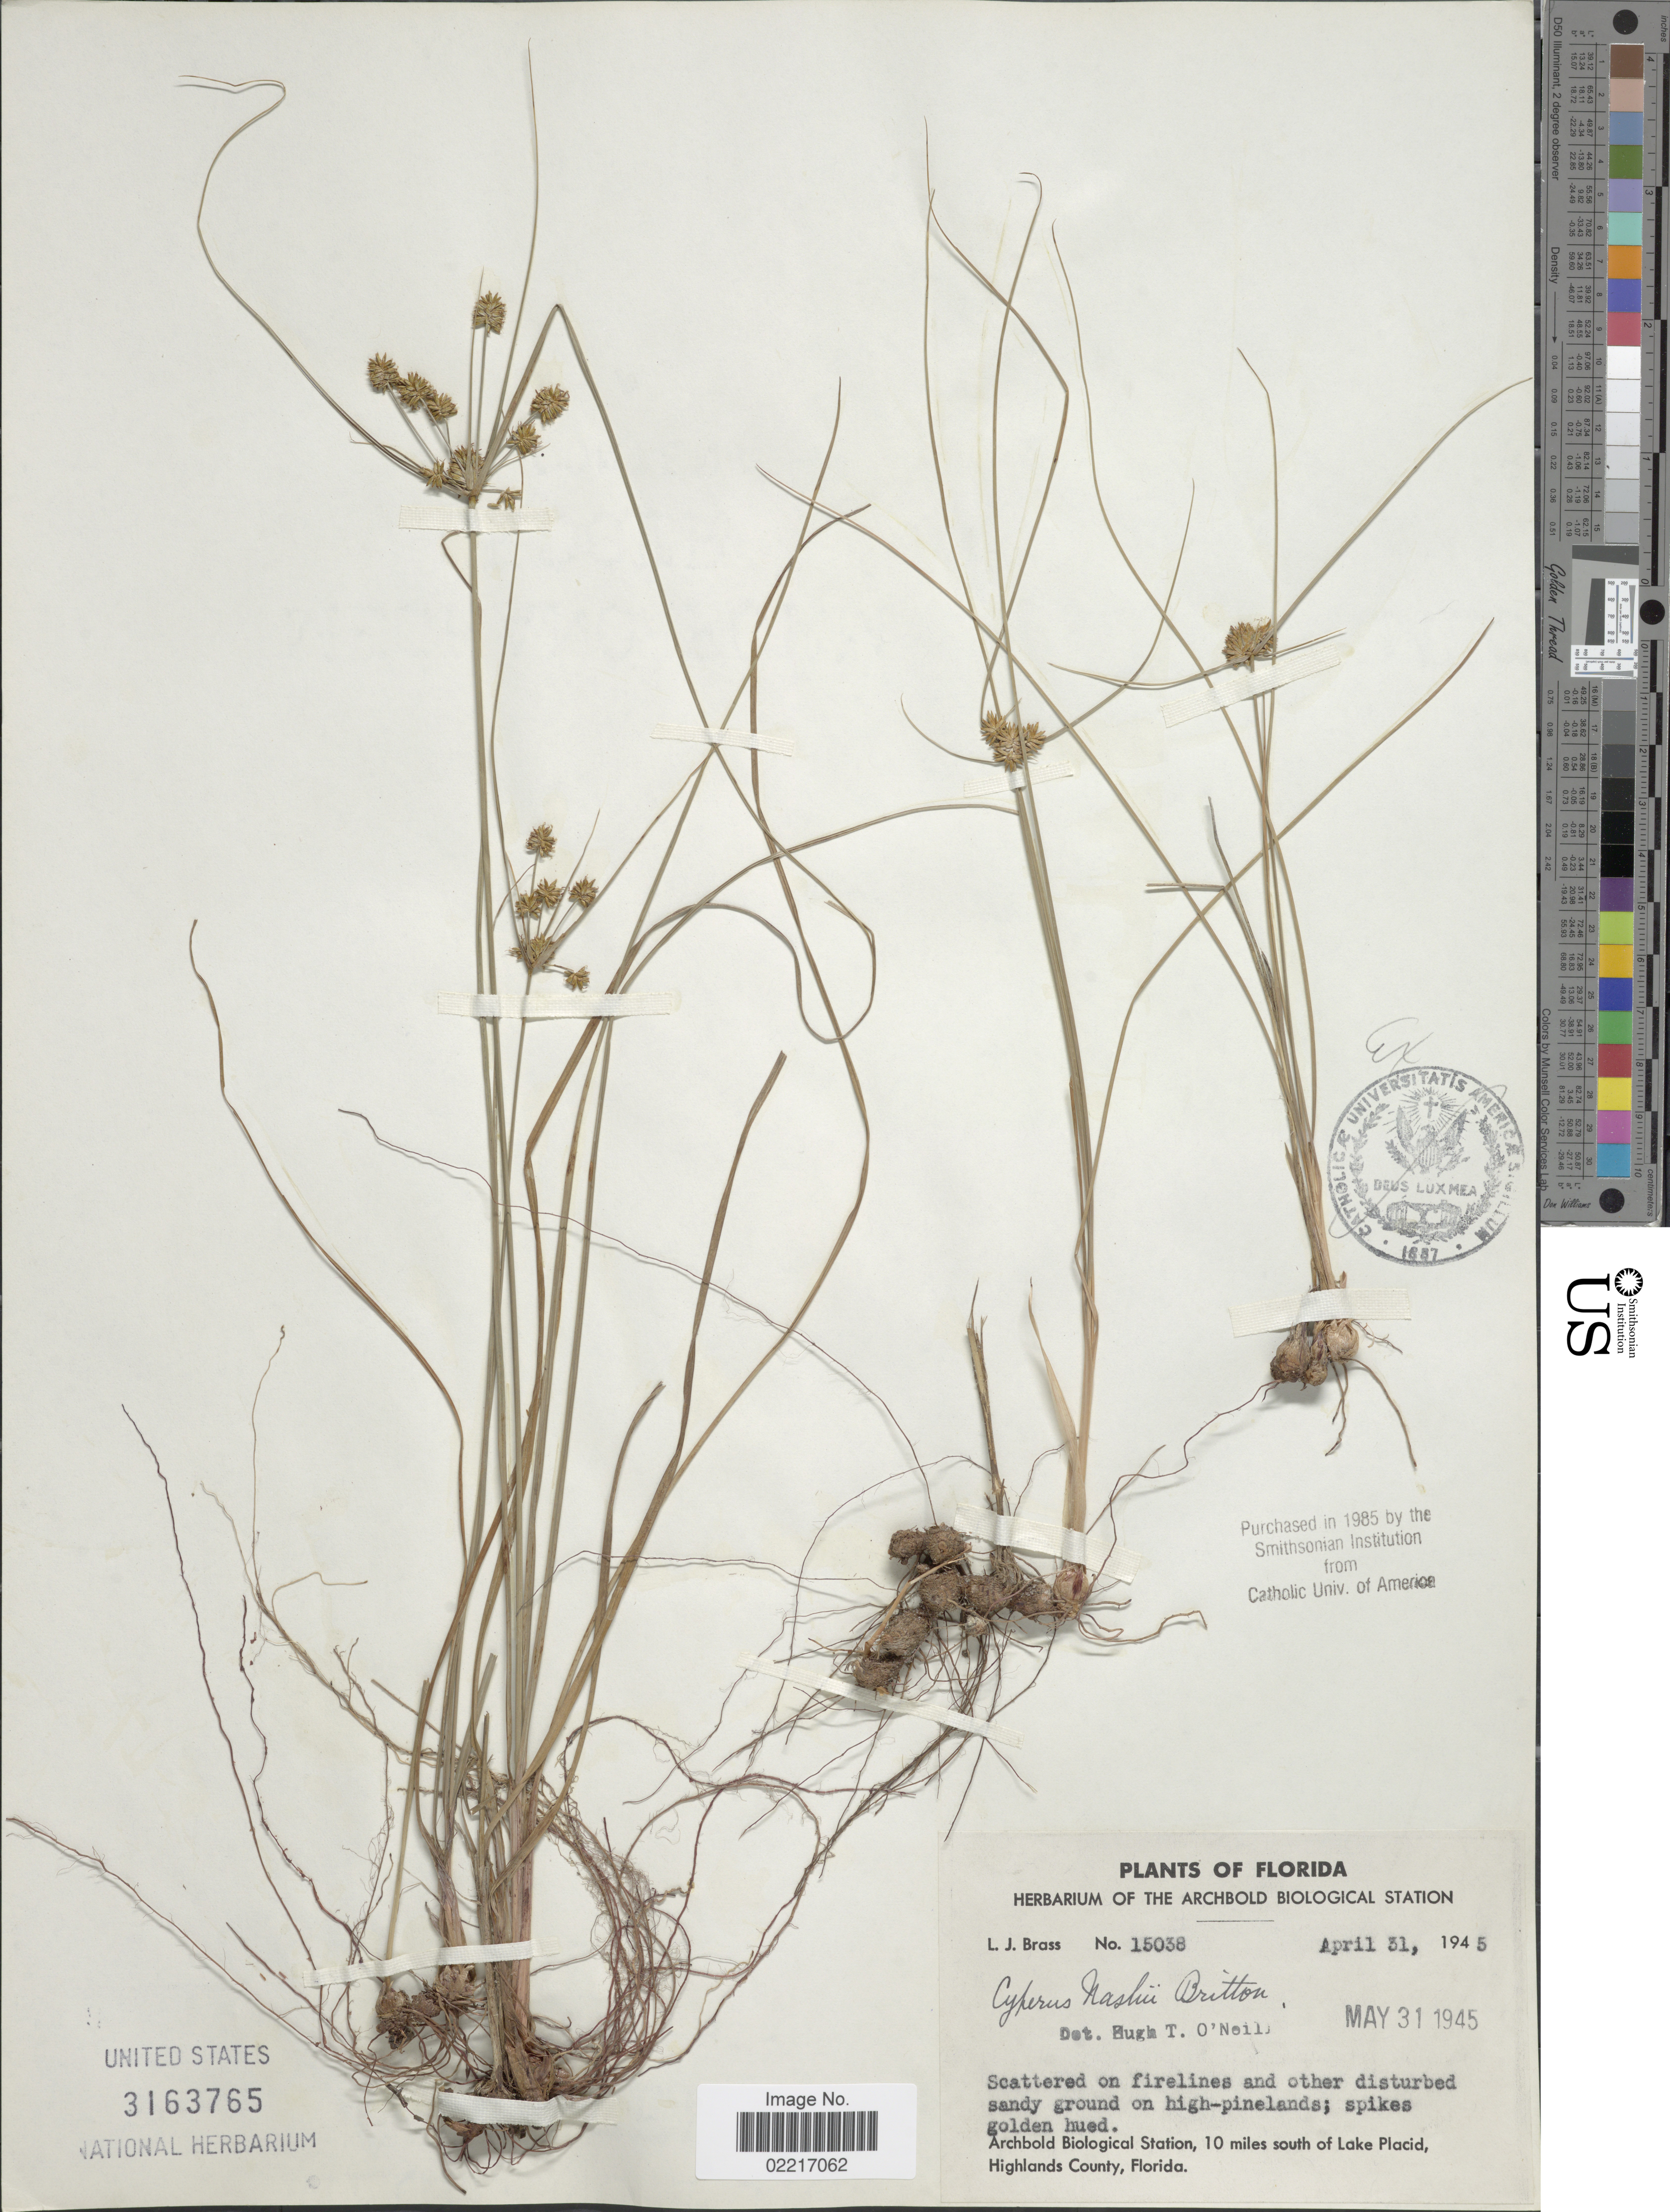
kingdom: Plantae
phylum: Tracheophyta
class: Liliopsida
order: Poales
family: Cyperaceae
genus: Cyperus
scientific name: Cyperus nashii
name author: Britton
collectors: L. J. Brass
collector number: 15038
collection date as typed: Transcribed d/m/y: 31/4/1945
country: United States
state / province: Florida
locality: Archbold Biological Station, 10 miles south of Lake Placid, Highlands County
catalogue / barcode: US 3163765